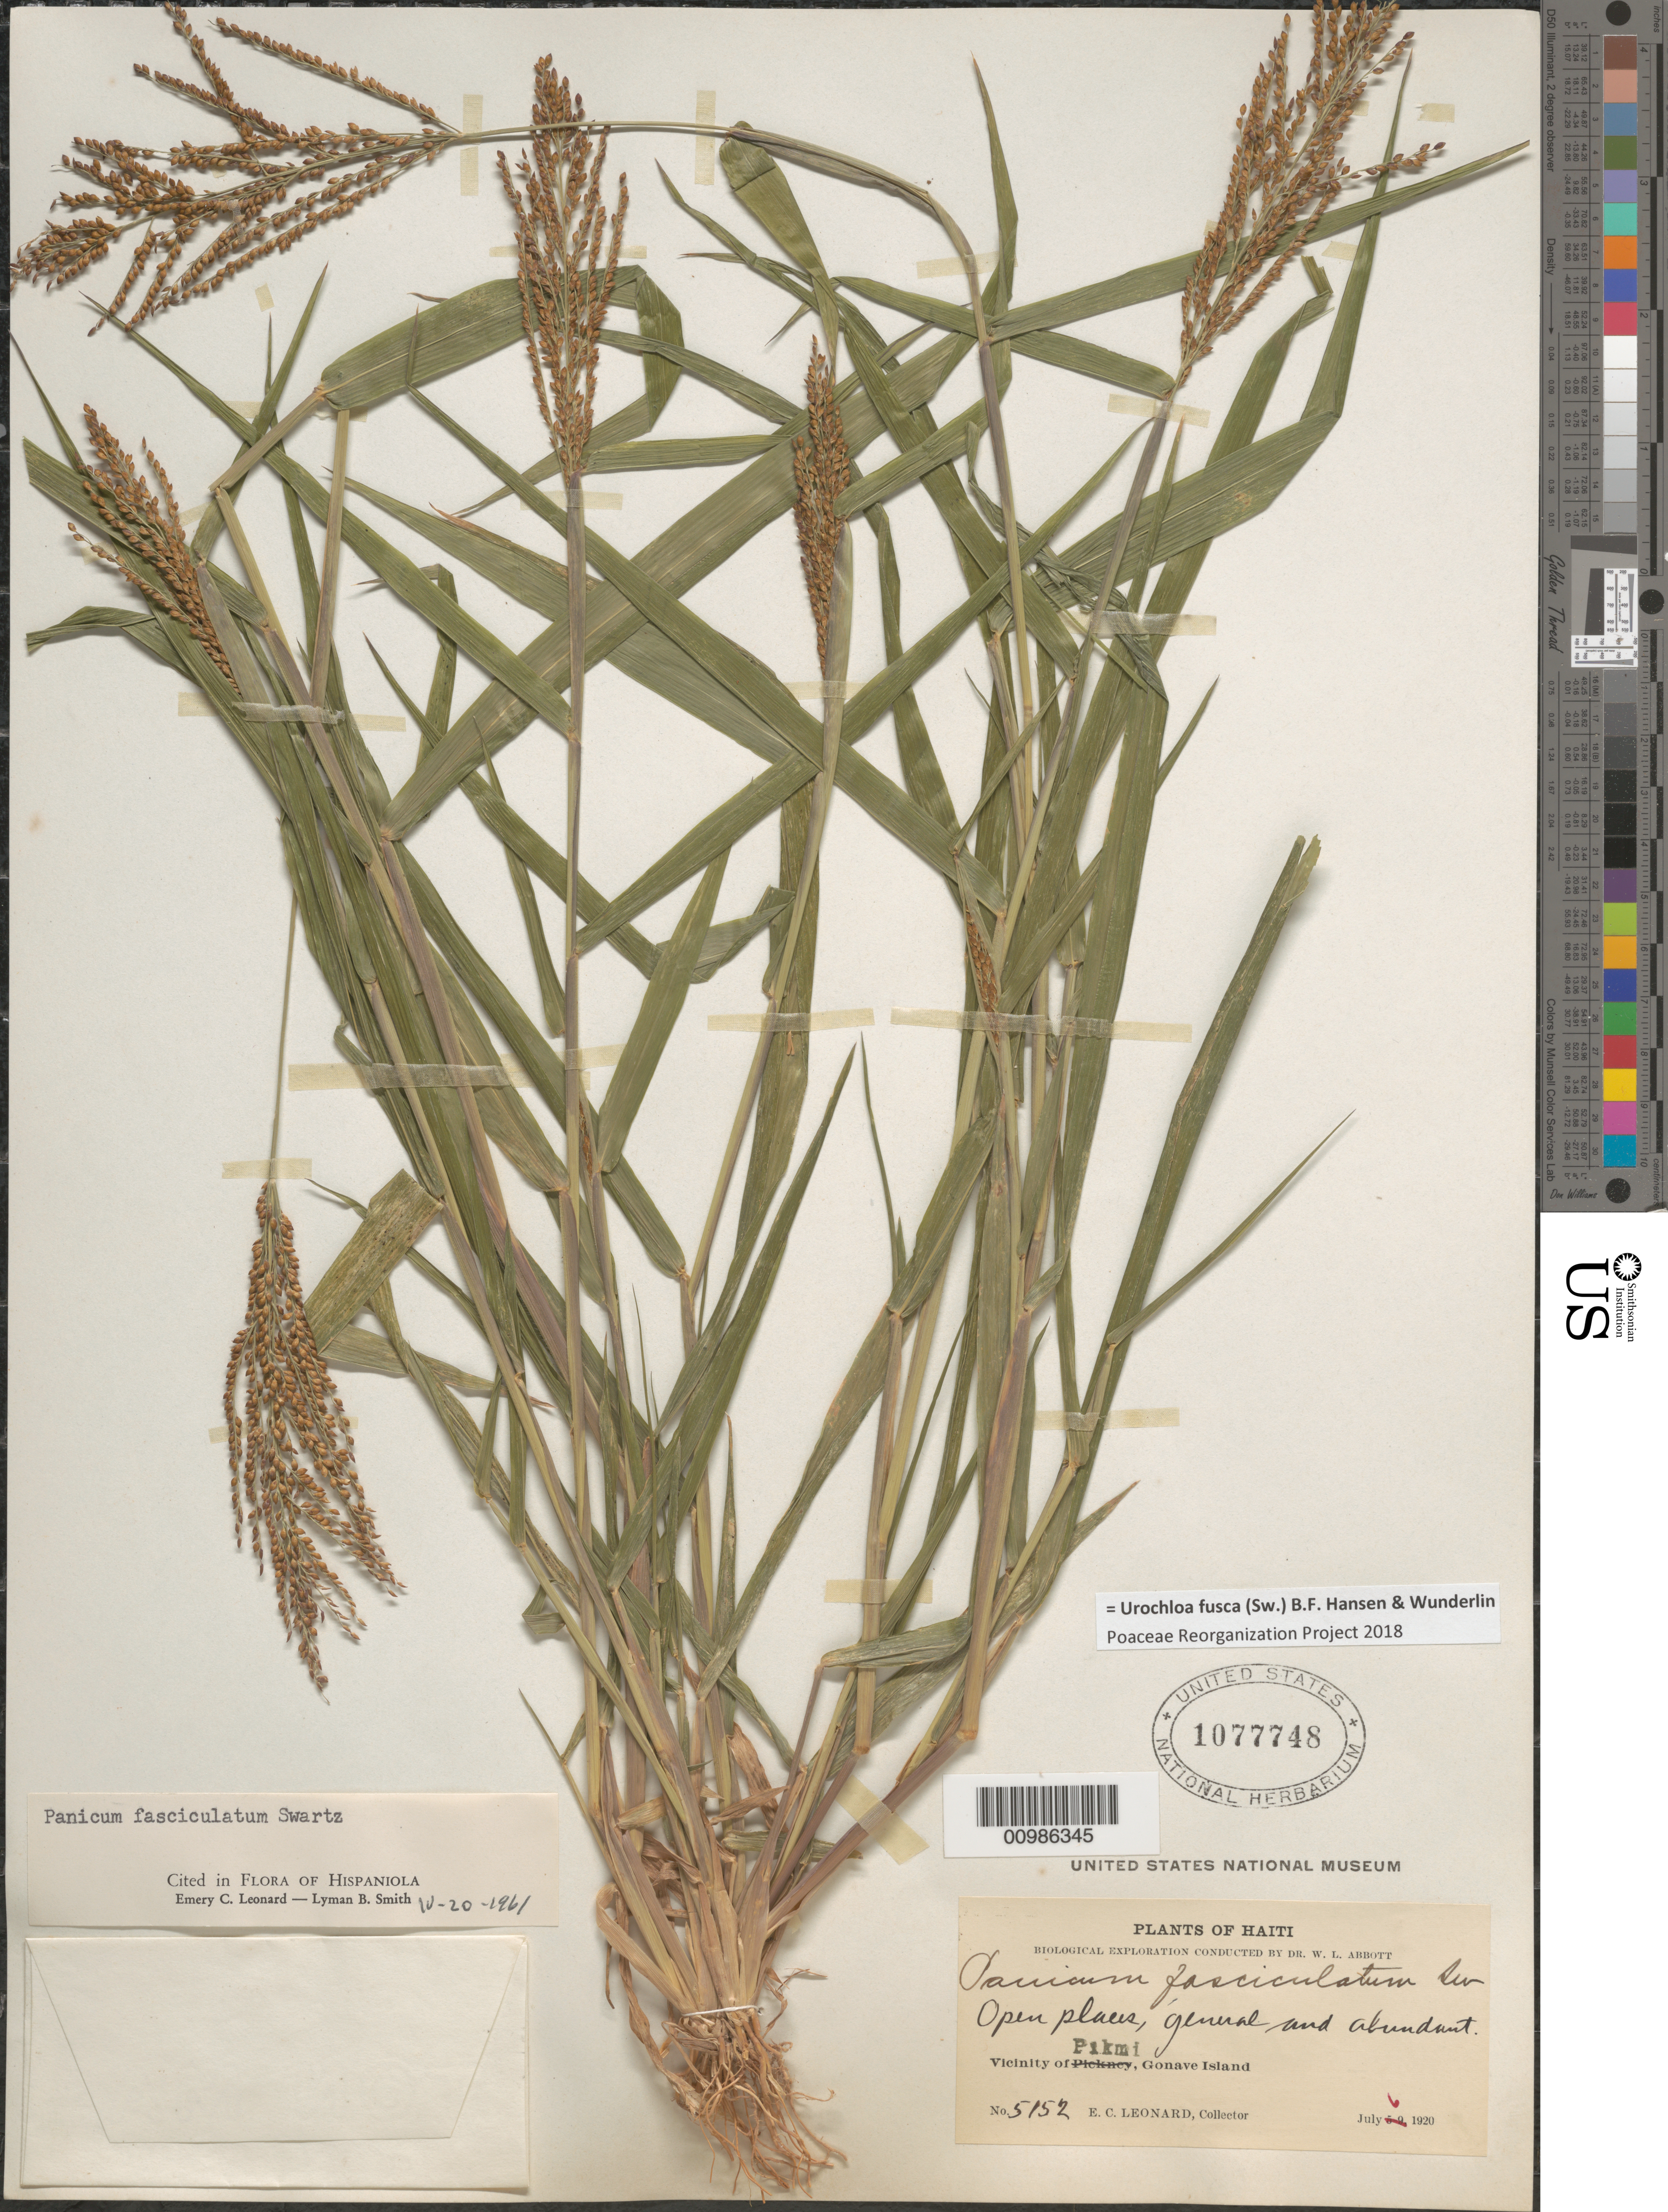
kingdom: Plantae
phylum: Tracheophyta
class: Liliopsida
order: Poales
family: Poaceae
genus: Brachiaria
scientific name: Brachiaria fasciculata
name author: (Sw.) Parodi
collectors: E. C. Leonard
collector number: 5152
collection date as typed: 06 Jul 1920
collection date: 1920-07-06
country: Haiti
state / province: Óuest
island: Hispaniola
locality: Gonave Island, Pikmi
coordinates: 0 N, 0 E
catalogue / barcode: US 1077748